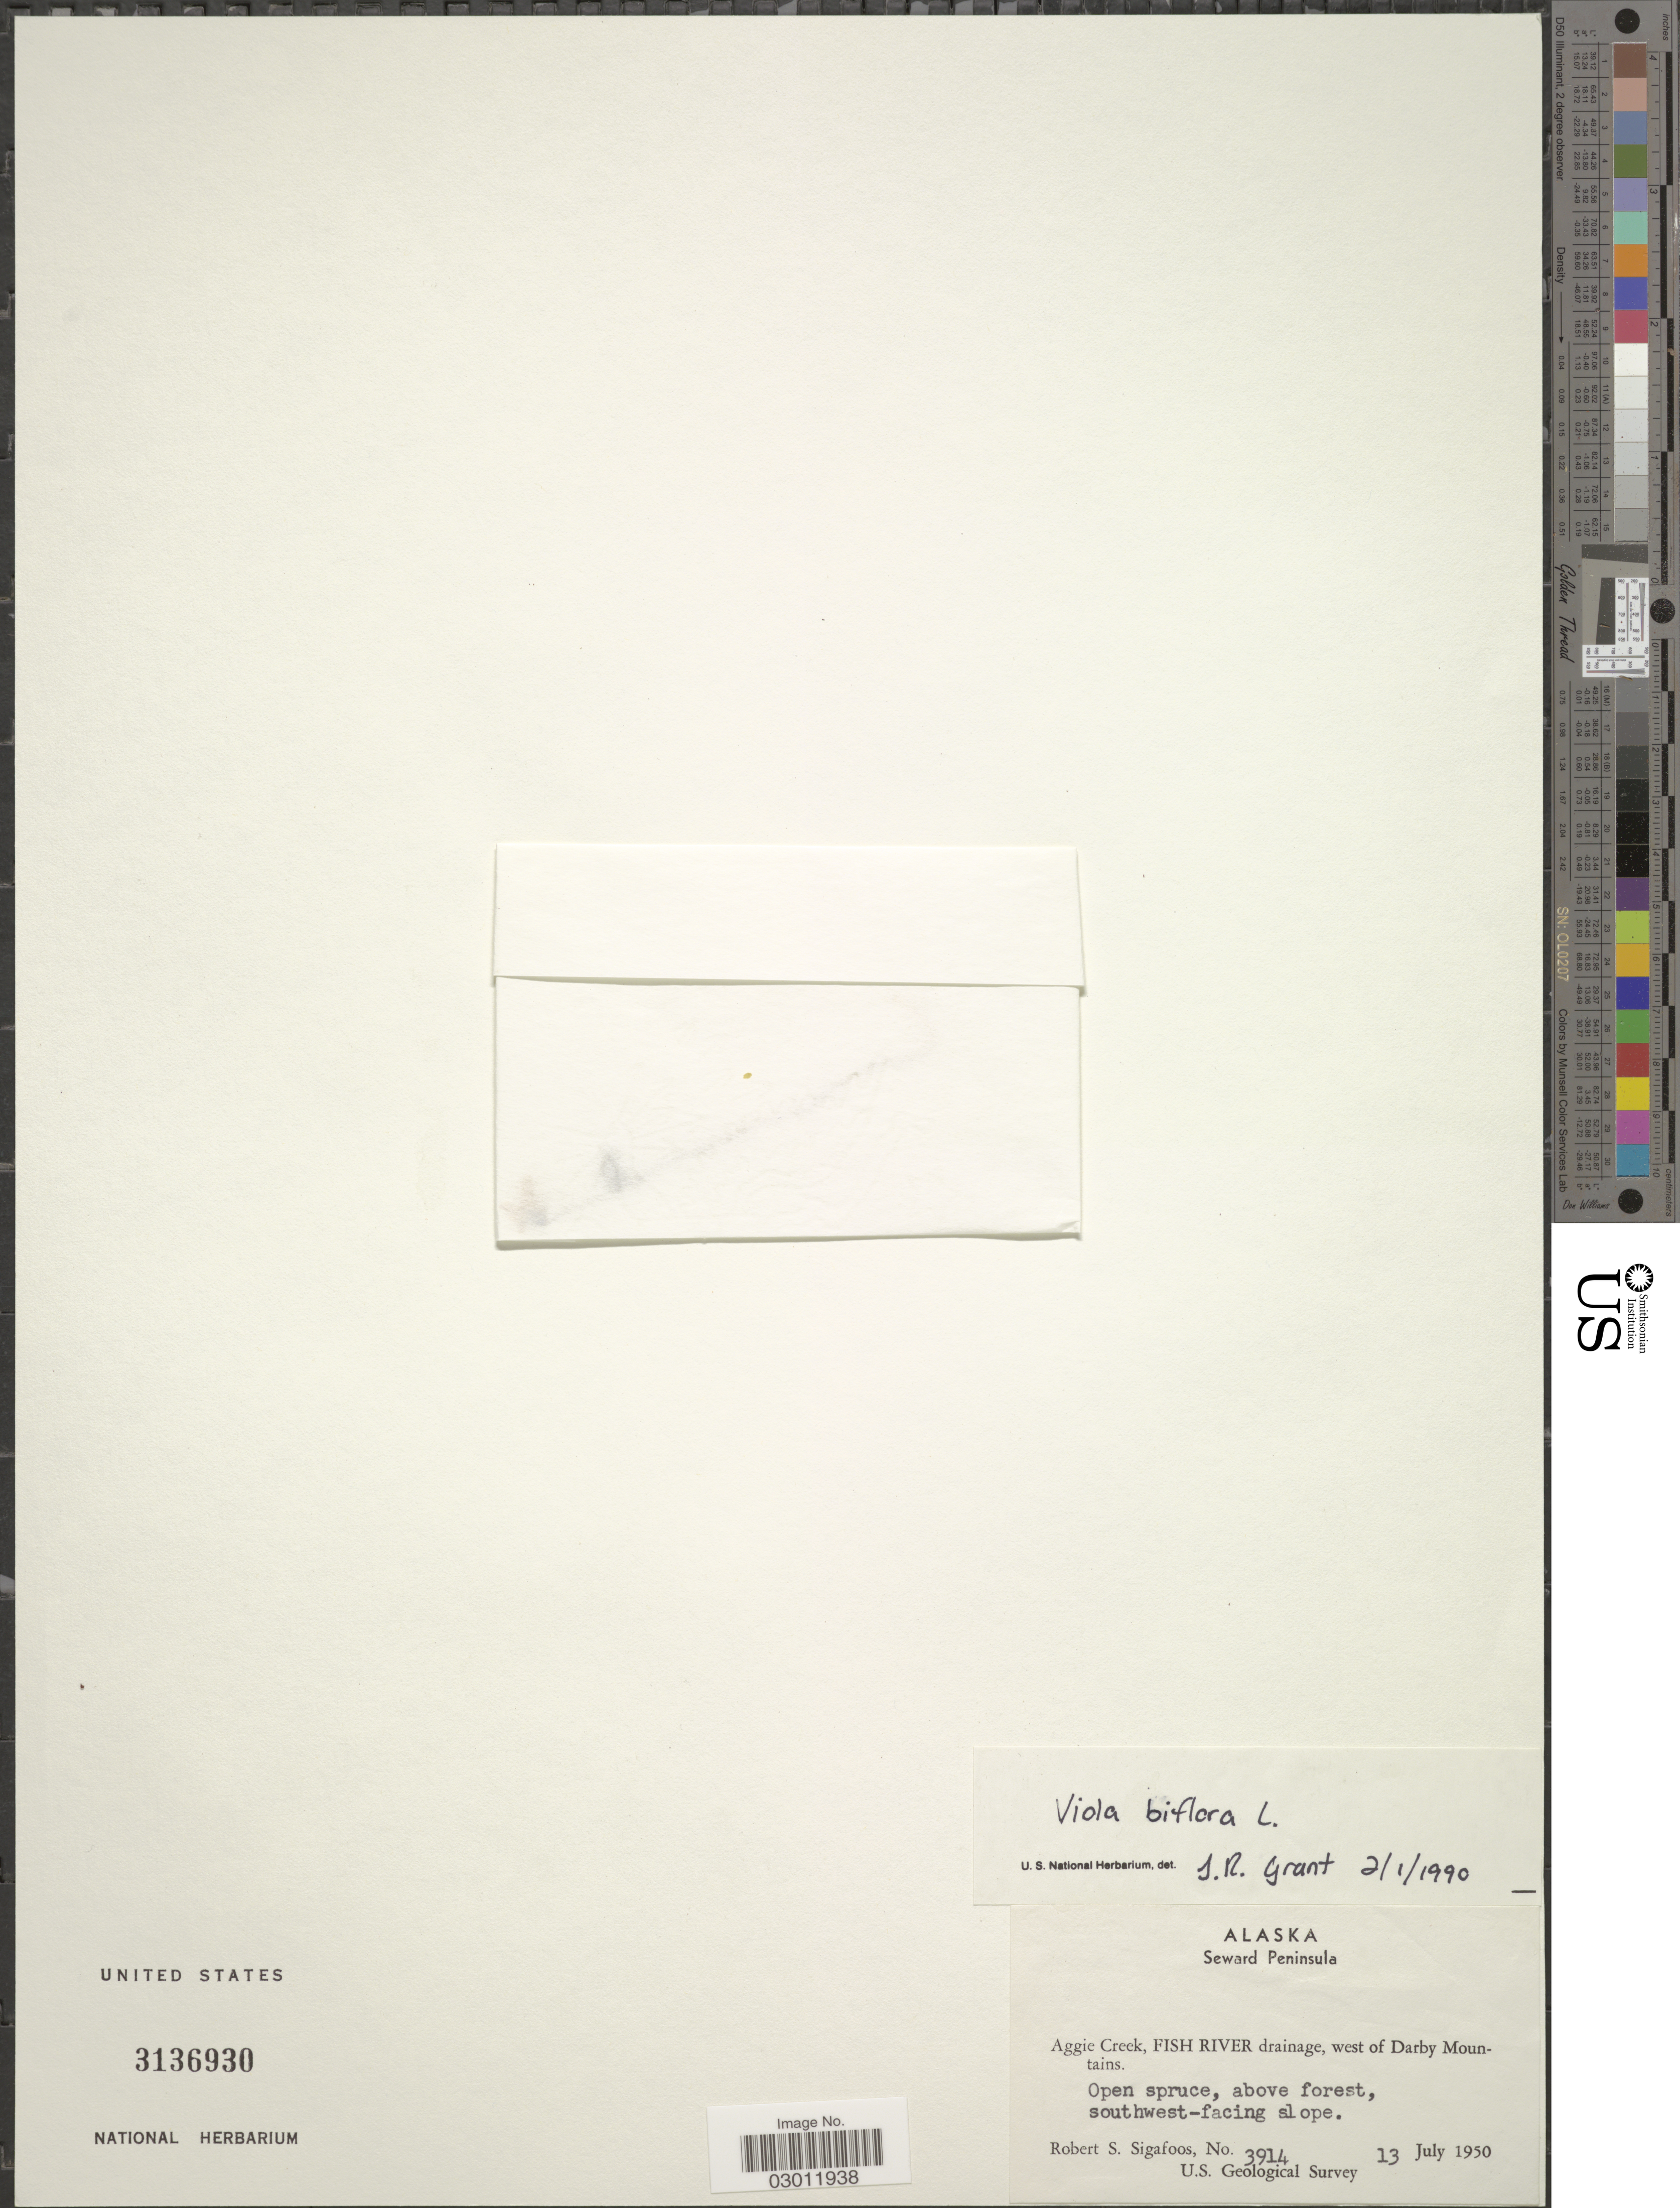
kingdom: Plantae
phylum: Tracheophyta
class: Magnoliopsida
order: Malpighiales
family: Violaceae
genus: Viola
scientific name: Viola biflora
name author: L.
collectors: R. Sigafoos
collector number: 3914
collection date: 1950-07-13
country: United States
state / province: Alaska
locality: Seward Peninsula. Aggie Creek, Fish River drainage, west of Darby Mountains. Above forest, southwest-facing slope.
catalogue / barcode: US 3136930